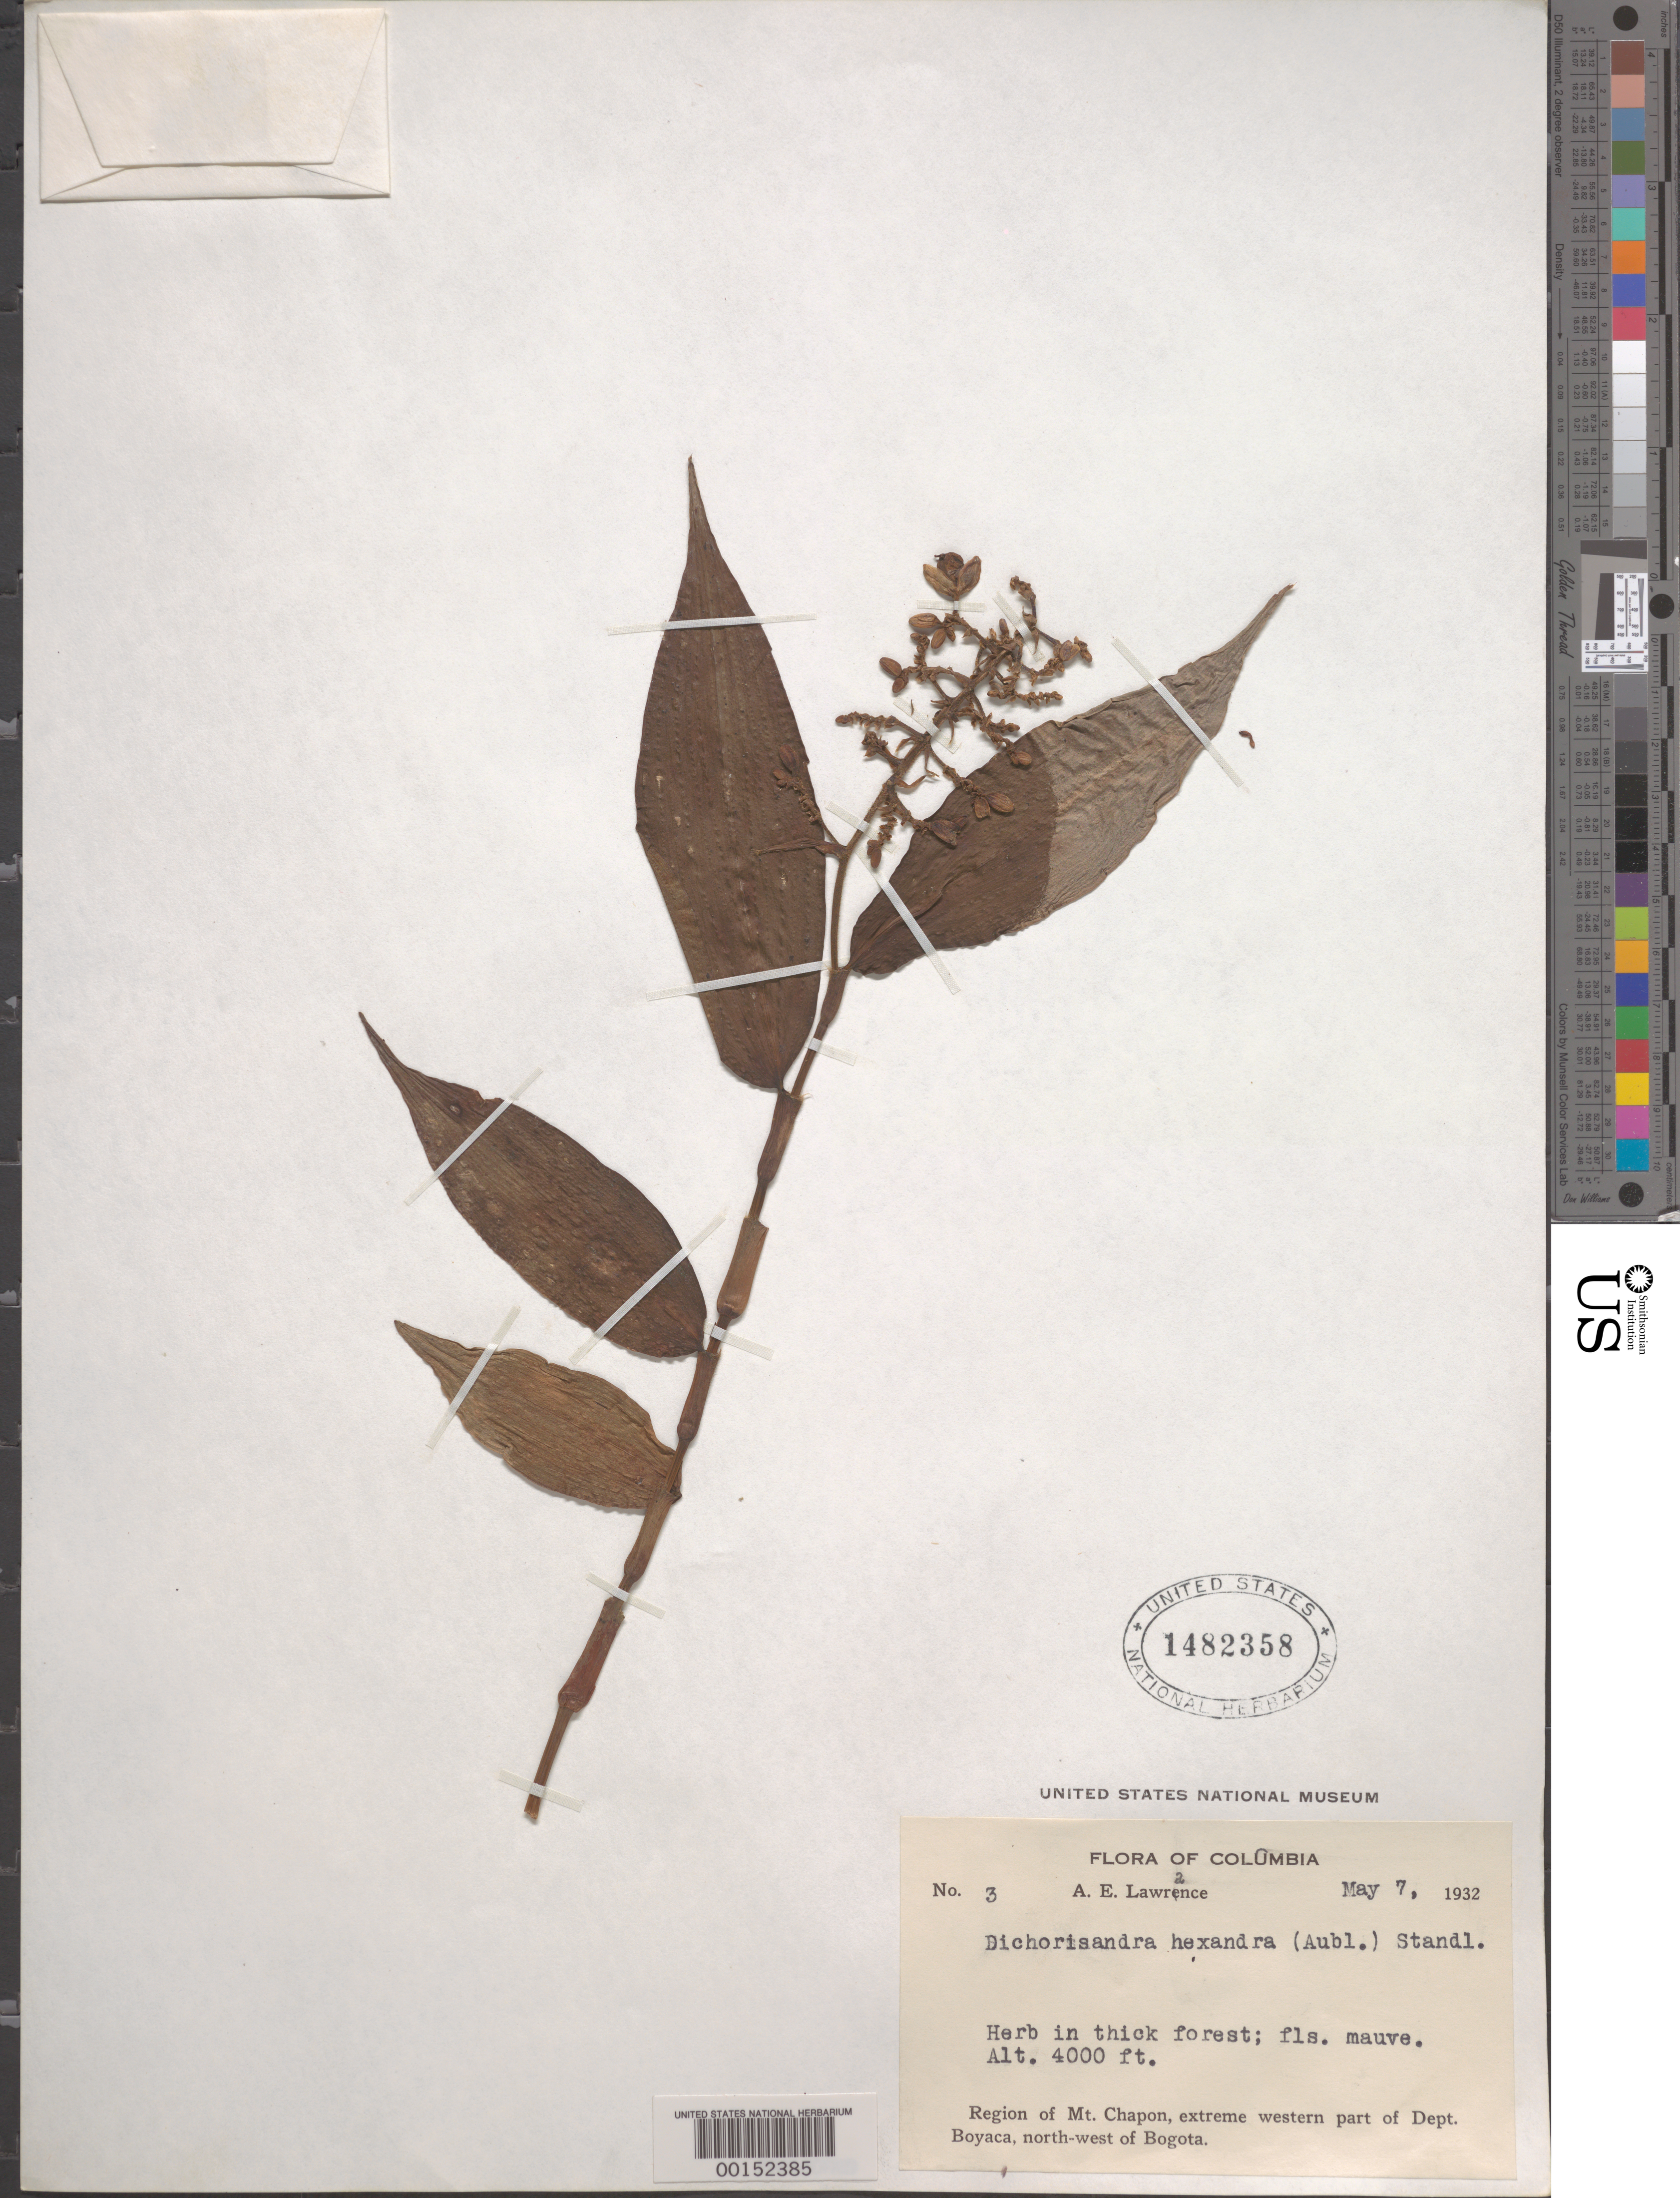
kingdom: Plantae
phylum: Tracheophyta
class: Liliopsida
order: Commelinales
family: Commelinaceae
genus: Dichorisandra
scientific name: Dichorisandra hexandra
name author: (Aubl.) Standl.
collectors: A. Lawrance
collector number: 3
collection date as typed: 07 May 1932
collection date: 1932-05-07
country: Colombia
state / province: Boyacá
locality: Mt. Chapon, NW of Bogota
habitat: Thick forest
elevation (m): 1220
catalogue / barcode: US 1482358